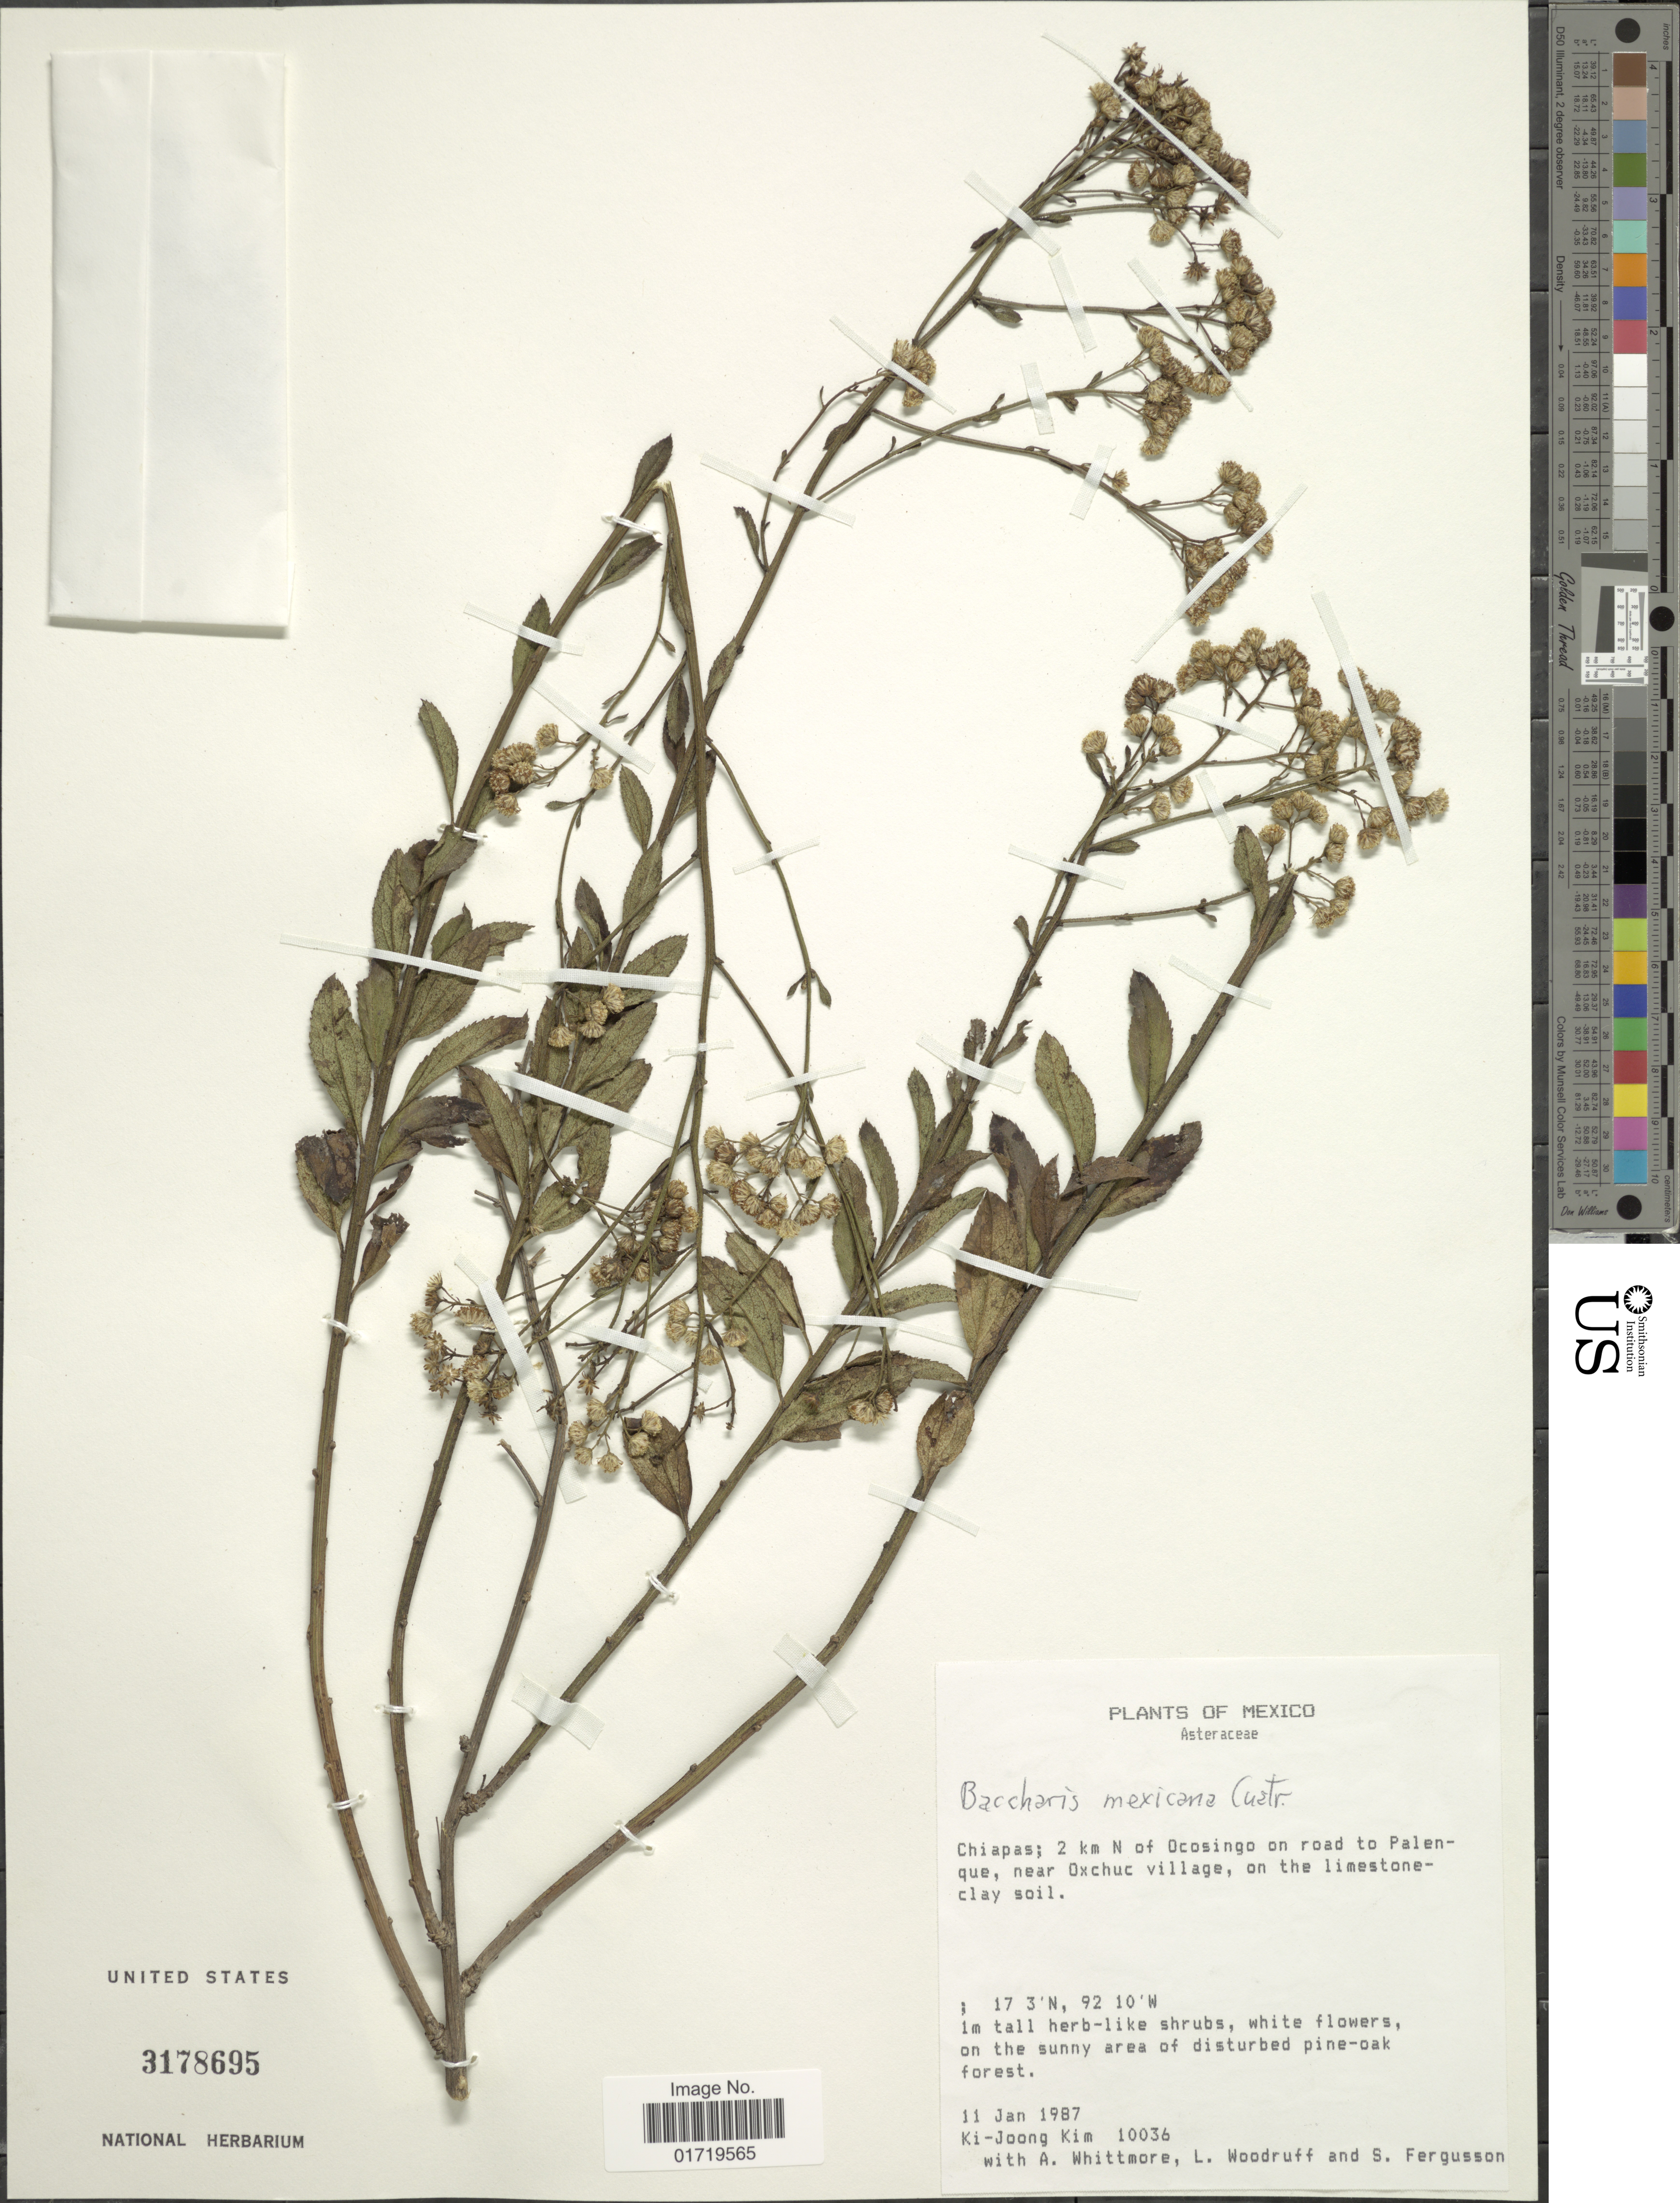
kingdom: Plantae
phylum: Tracheophyta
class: Magnoliopsida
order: Asterales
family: Asteraceae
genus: Baccharis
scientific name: Baccharis mexicana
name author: Cuatrec.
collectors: K. Kim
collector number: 10036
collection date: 1987-01-11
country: Mexico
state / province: Chiapas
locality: Chiapas: 2 km N of Ocosingo on road to Palenque, near Oxhuc village, on the limestoneclay soil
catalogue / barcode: US 3178695